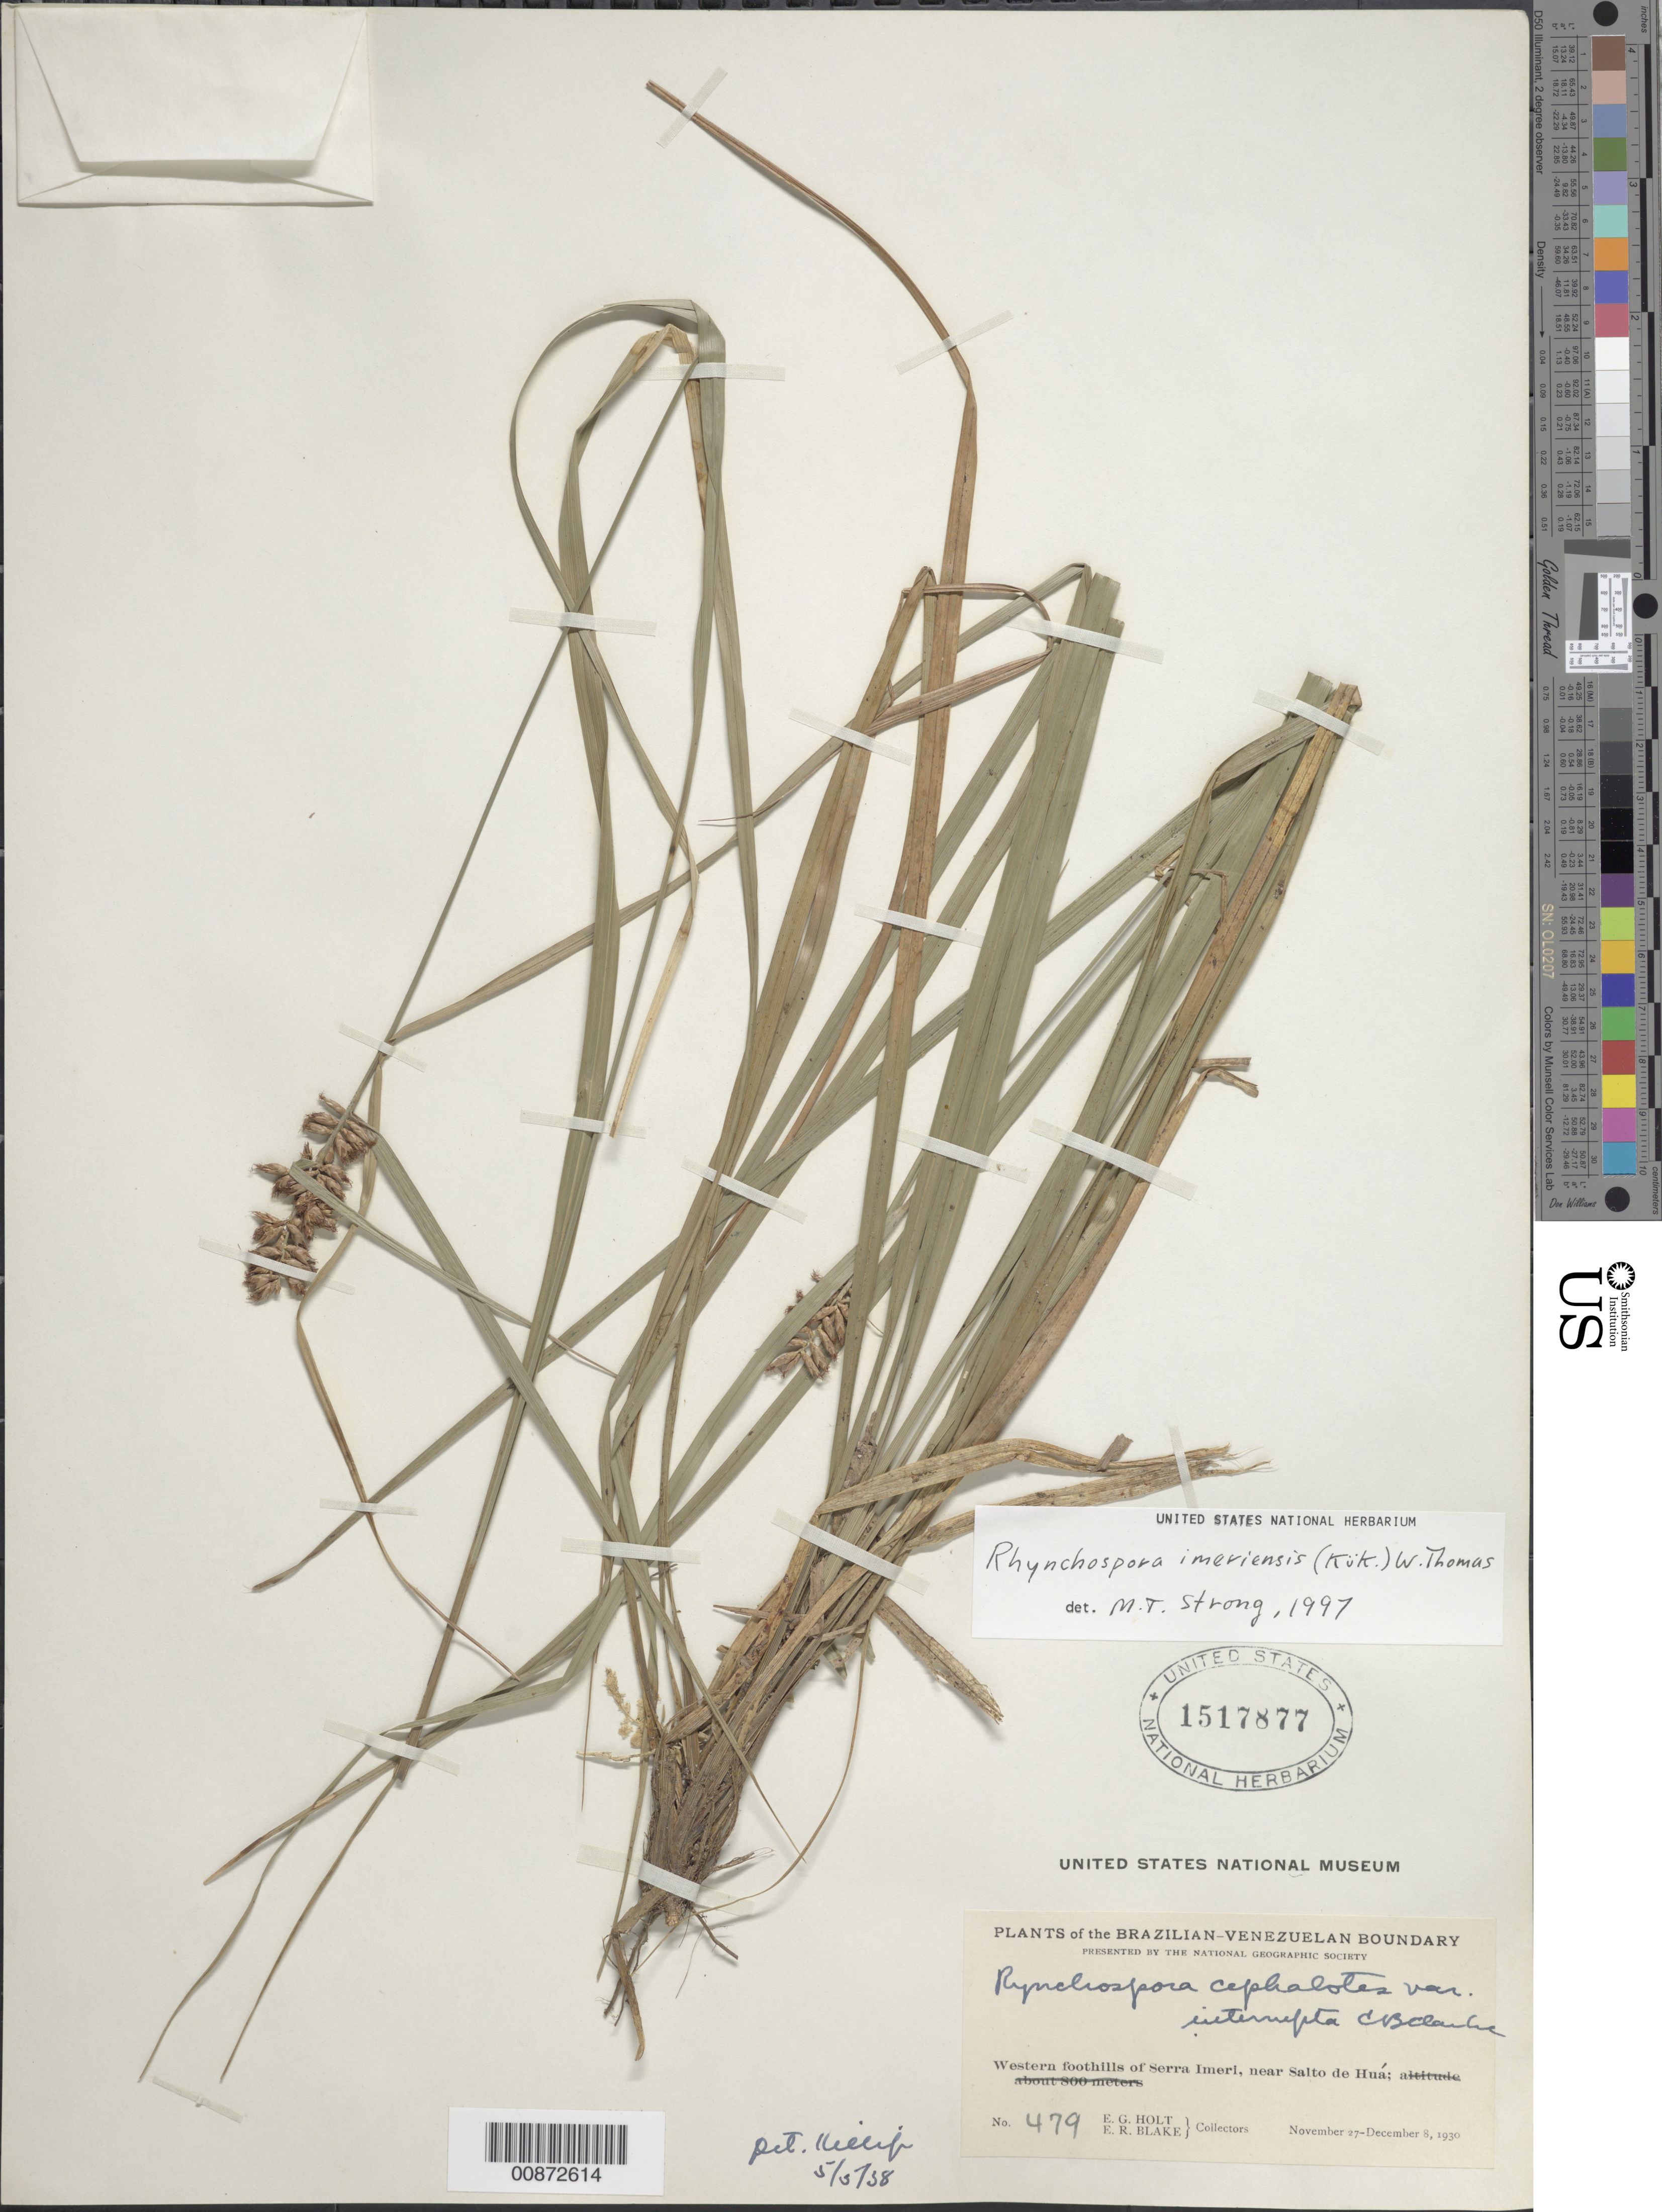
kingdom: Plantae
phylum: Tracheophyta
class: Liliopsida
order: Poales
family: Cyperaceae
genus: Rhynchospora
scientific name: Rhynchospora imeriensis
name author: (Kük.) W.W. Thomas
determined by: Strong, M. T., (US), Smithsonian Institution - National Museum of Natural History (UNITED STATES)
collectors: E. Holt & E. R. Blake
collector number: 479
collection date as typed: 27-Nov-30 to 8-Dec-30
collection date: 1930-11-27/1930-12-08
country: Venezuela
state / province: Amazonas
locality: Serra Imeri, western foothills, near Salto de Huá, near Brazillian boundary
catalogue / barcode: US 1517877